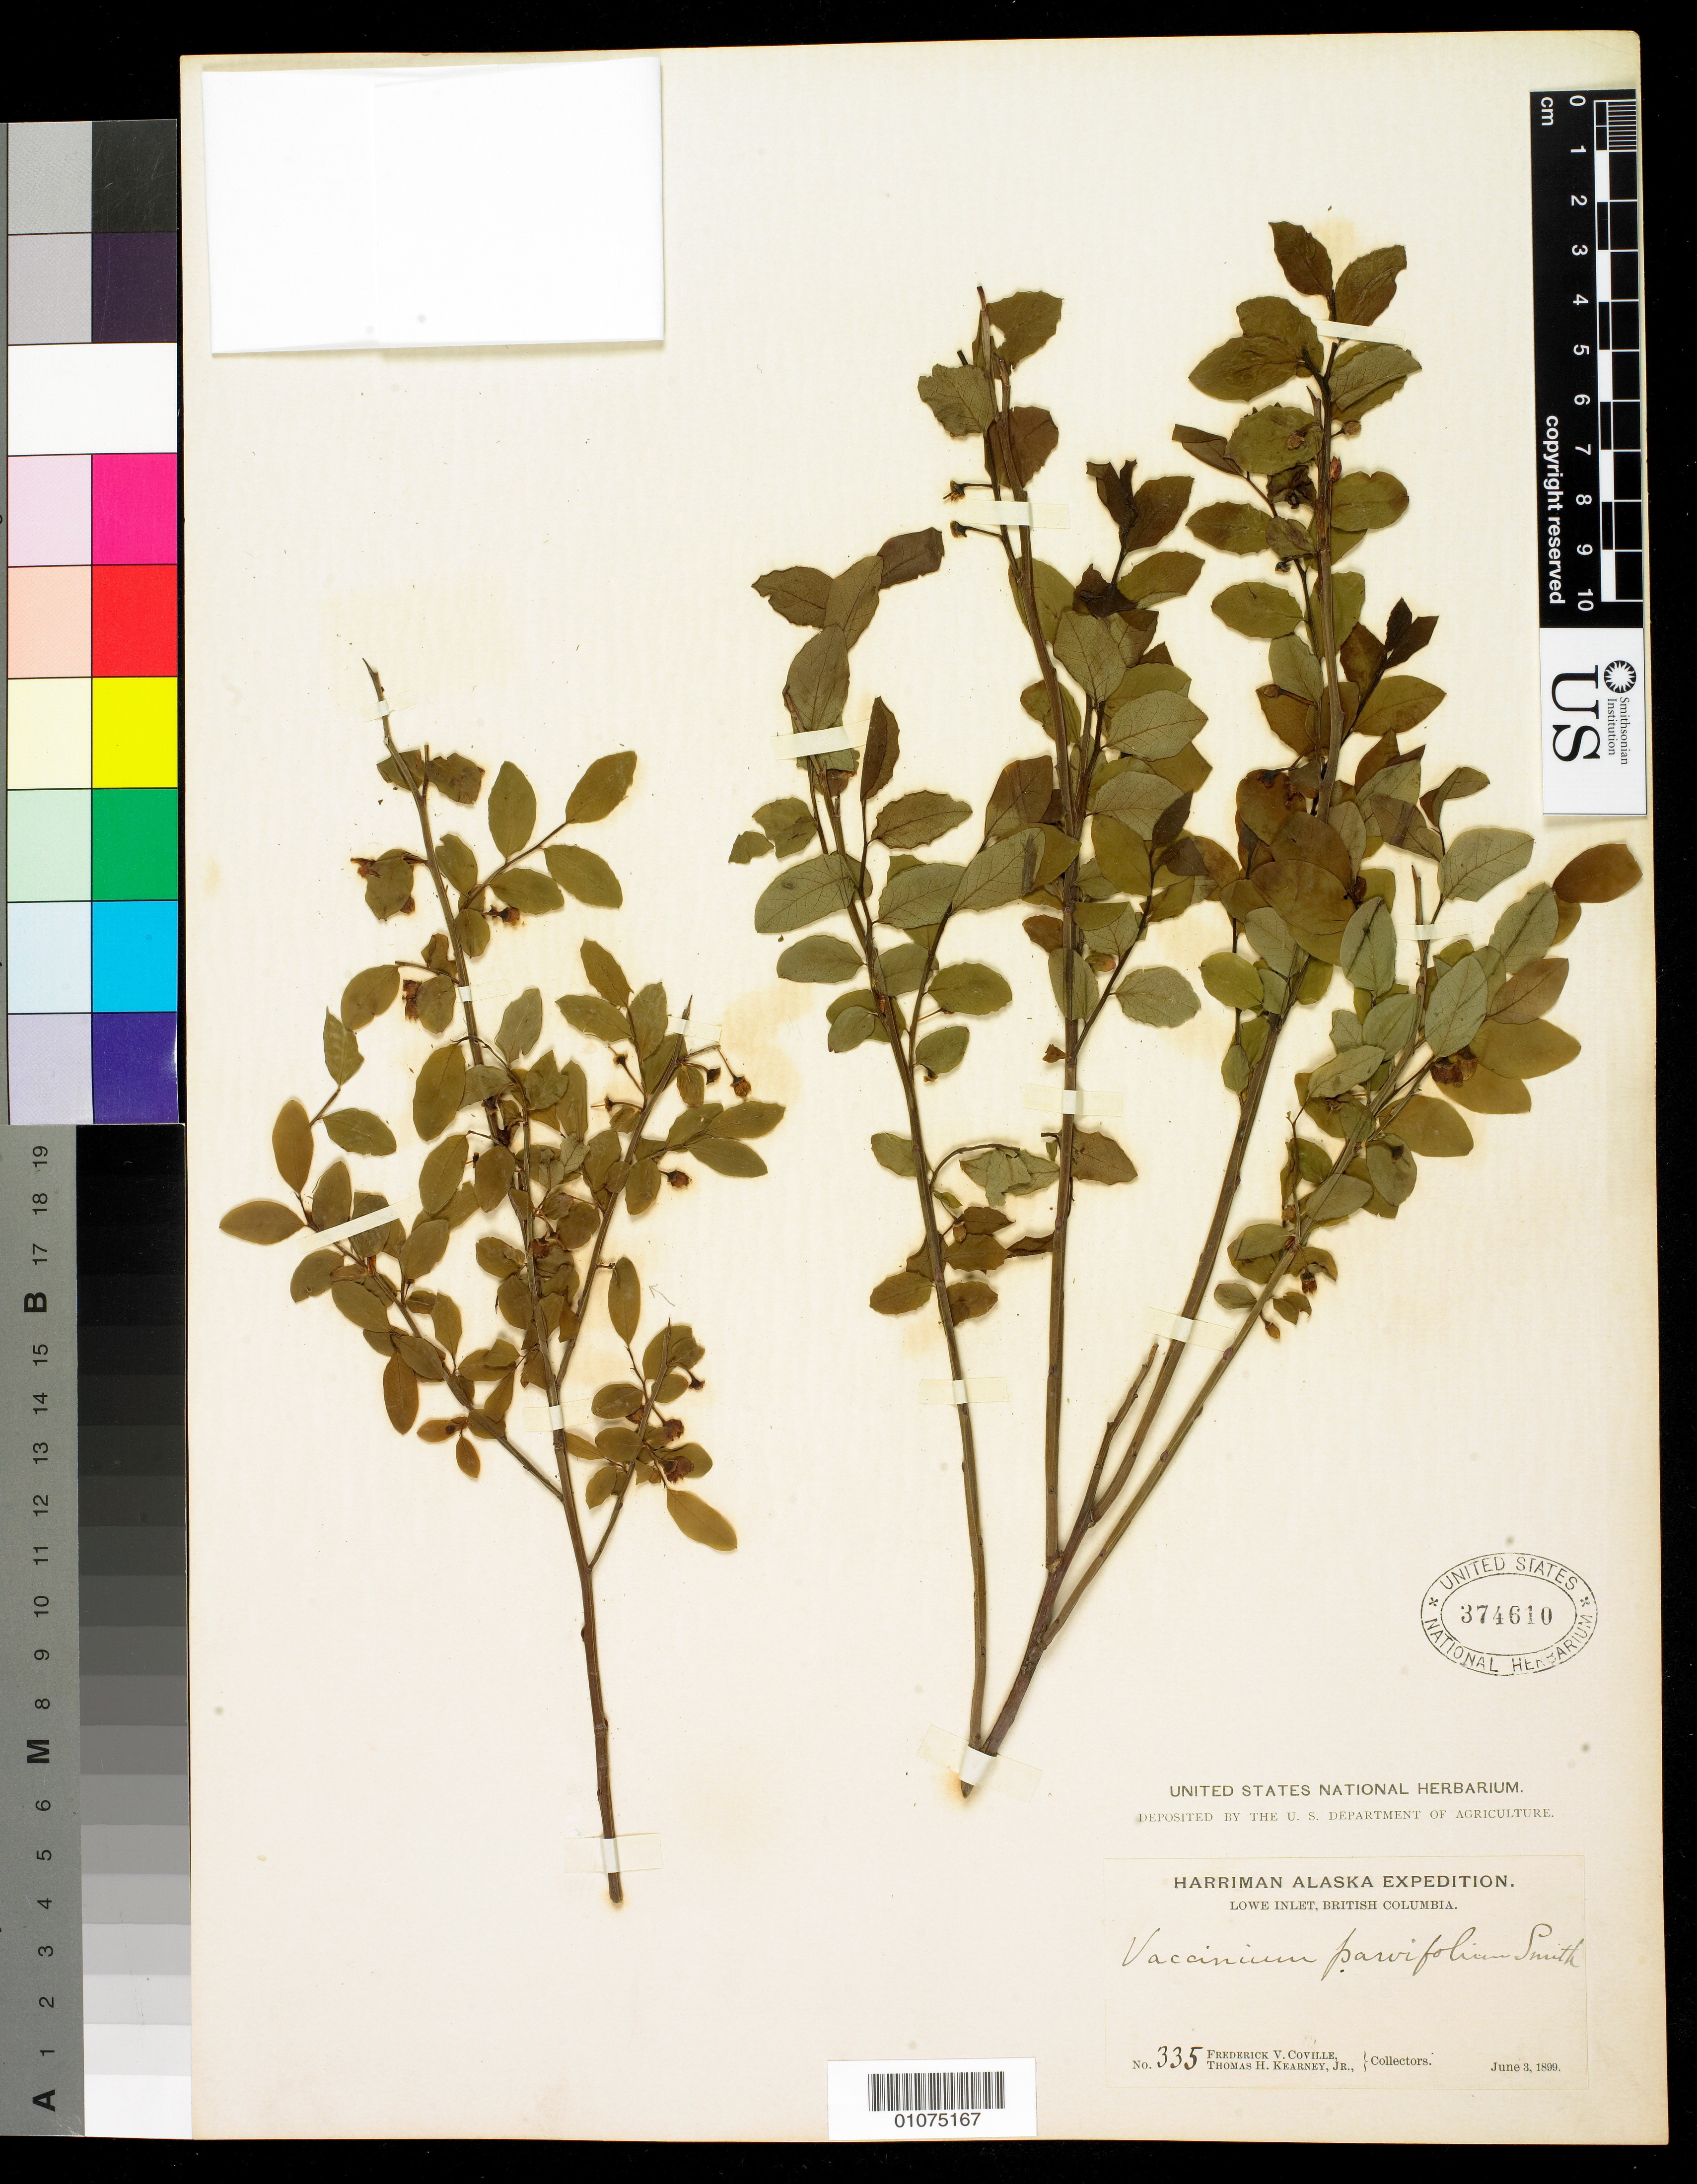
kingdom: Plantae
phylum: Tracheophyta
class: Magnoliopsida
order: Ericales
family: Ericaceae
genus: Vaccinium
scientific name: Vaccinium parvifolium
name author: Small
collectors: F. V. Coville & T. H. Kearney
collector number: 335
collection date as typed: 3 Jun 1899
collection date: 1899-06-03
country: Canada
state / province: British Columbia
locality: Lowe Inlet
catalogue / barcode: US 374610